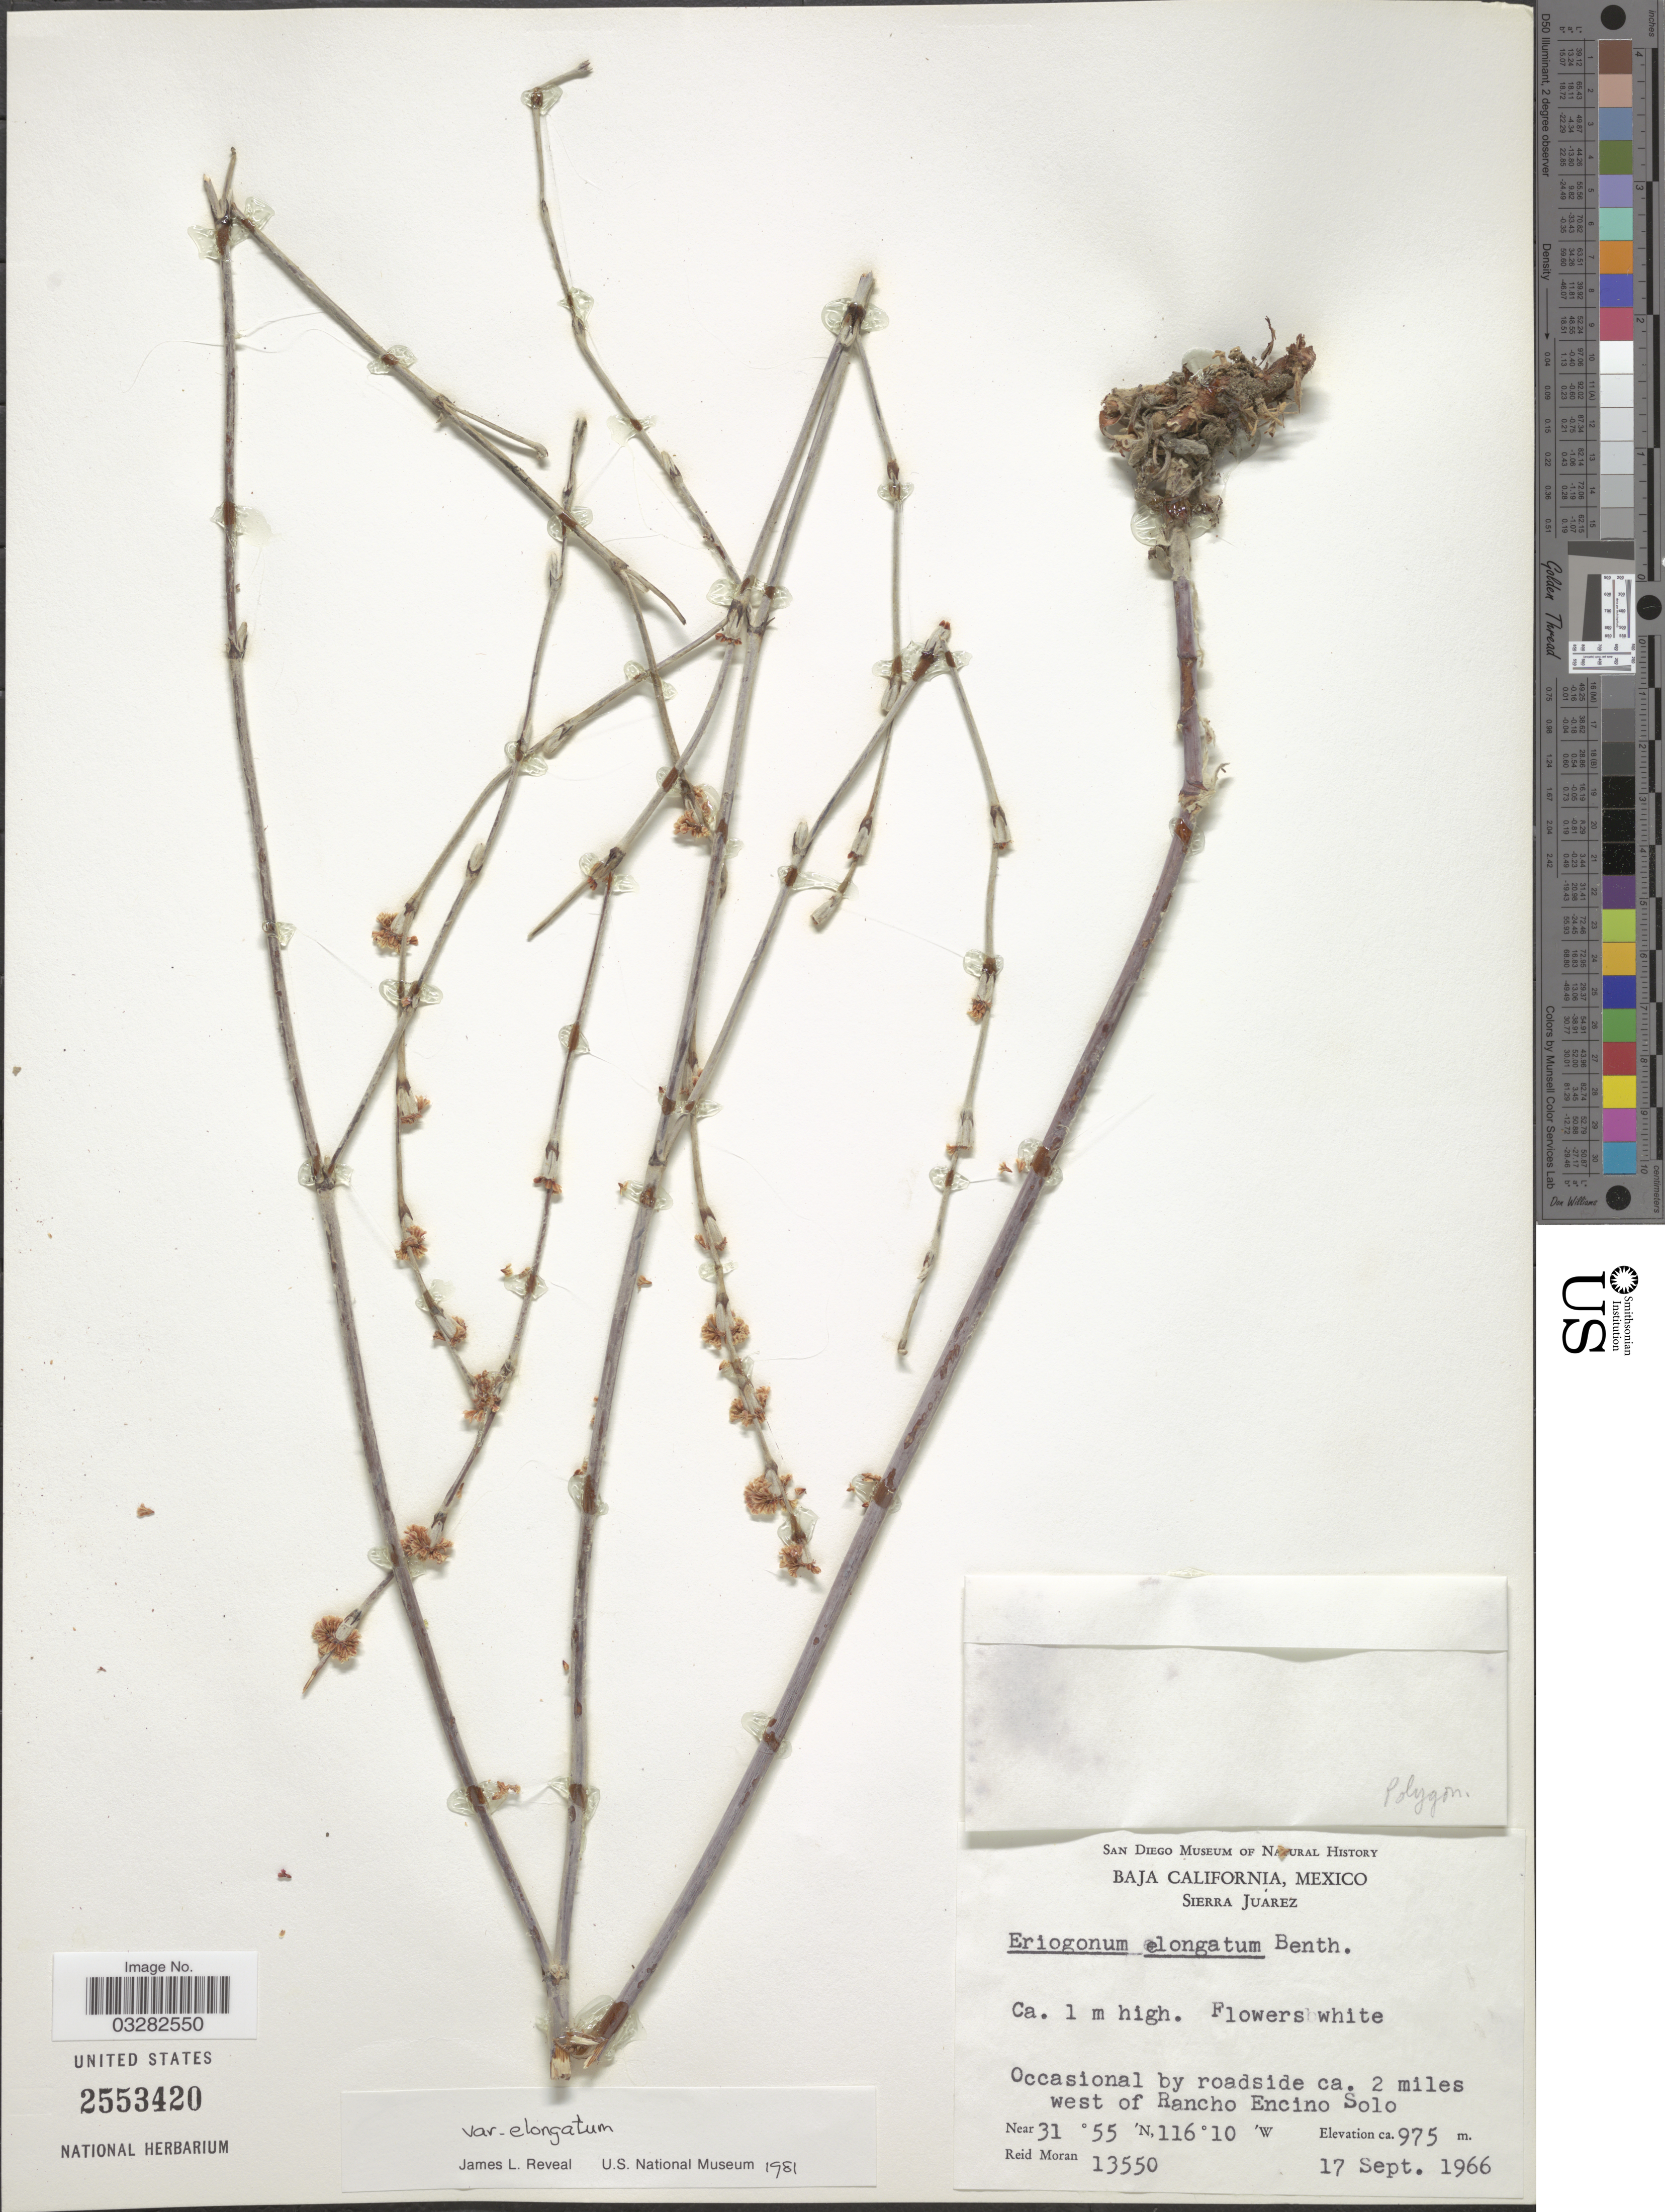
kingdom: Plantae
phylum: Tracheophyta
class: Magnoliopsida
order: Caryophyllales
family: Polygonaceae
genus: Eriogonum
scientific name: Eriogonum elongatum var. elongatum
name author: Benth.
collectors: R. Moran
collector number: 13550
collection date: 1966-09-17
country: Mexico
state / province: Baja California Norte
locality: Sierra Juarez. Occasional by roadside ca. 2 miles west of Rancho Encino Solo.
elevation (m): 975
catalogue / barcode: US 2553420